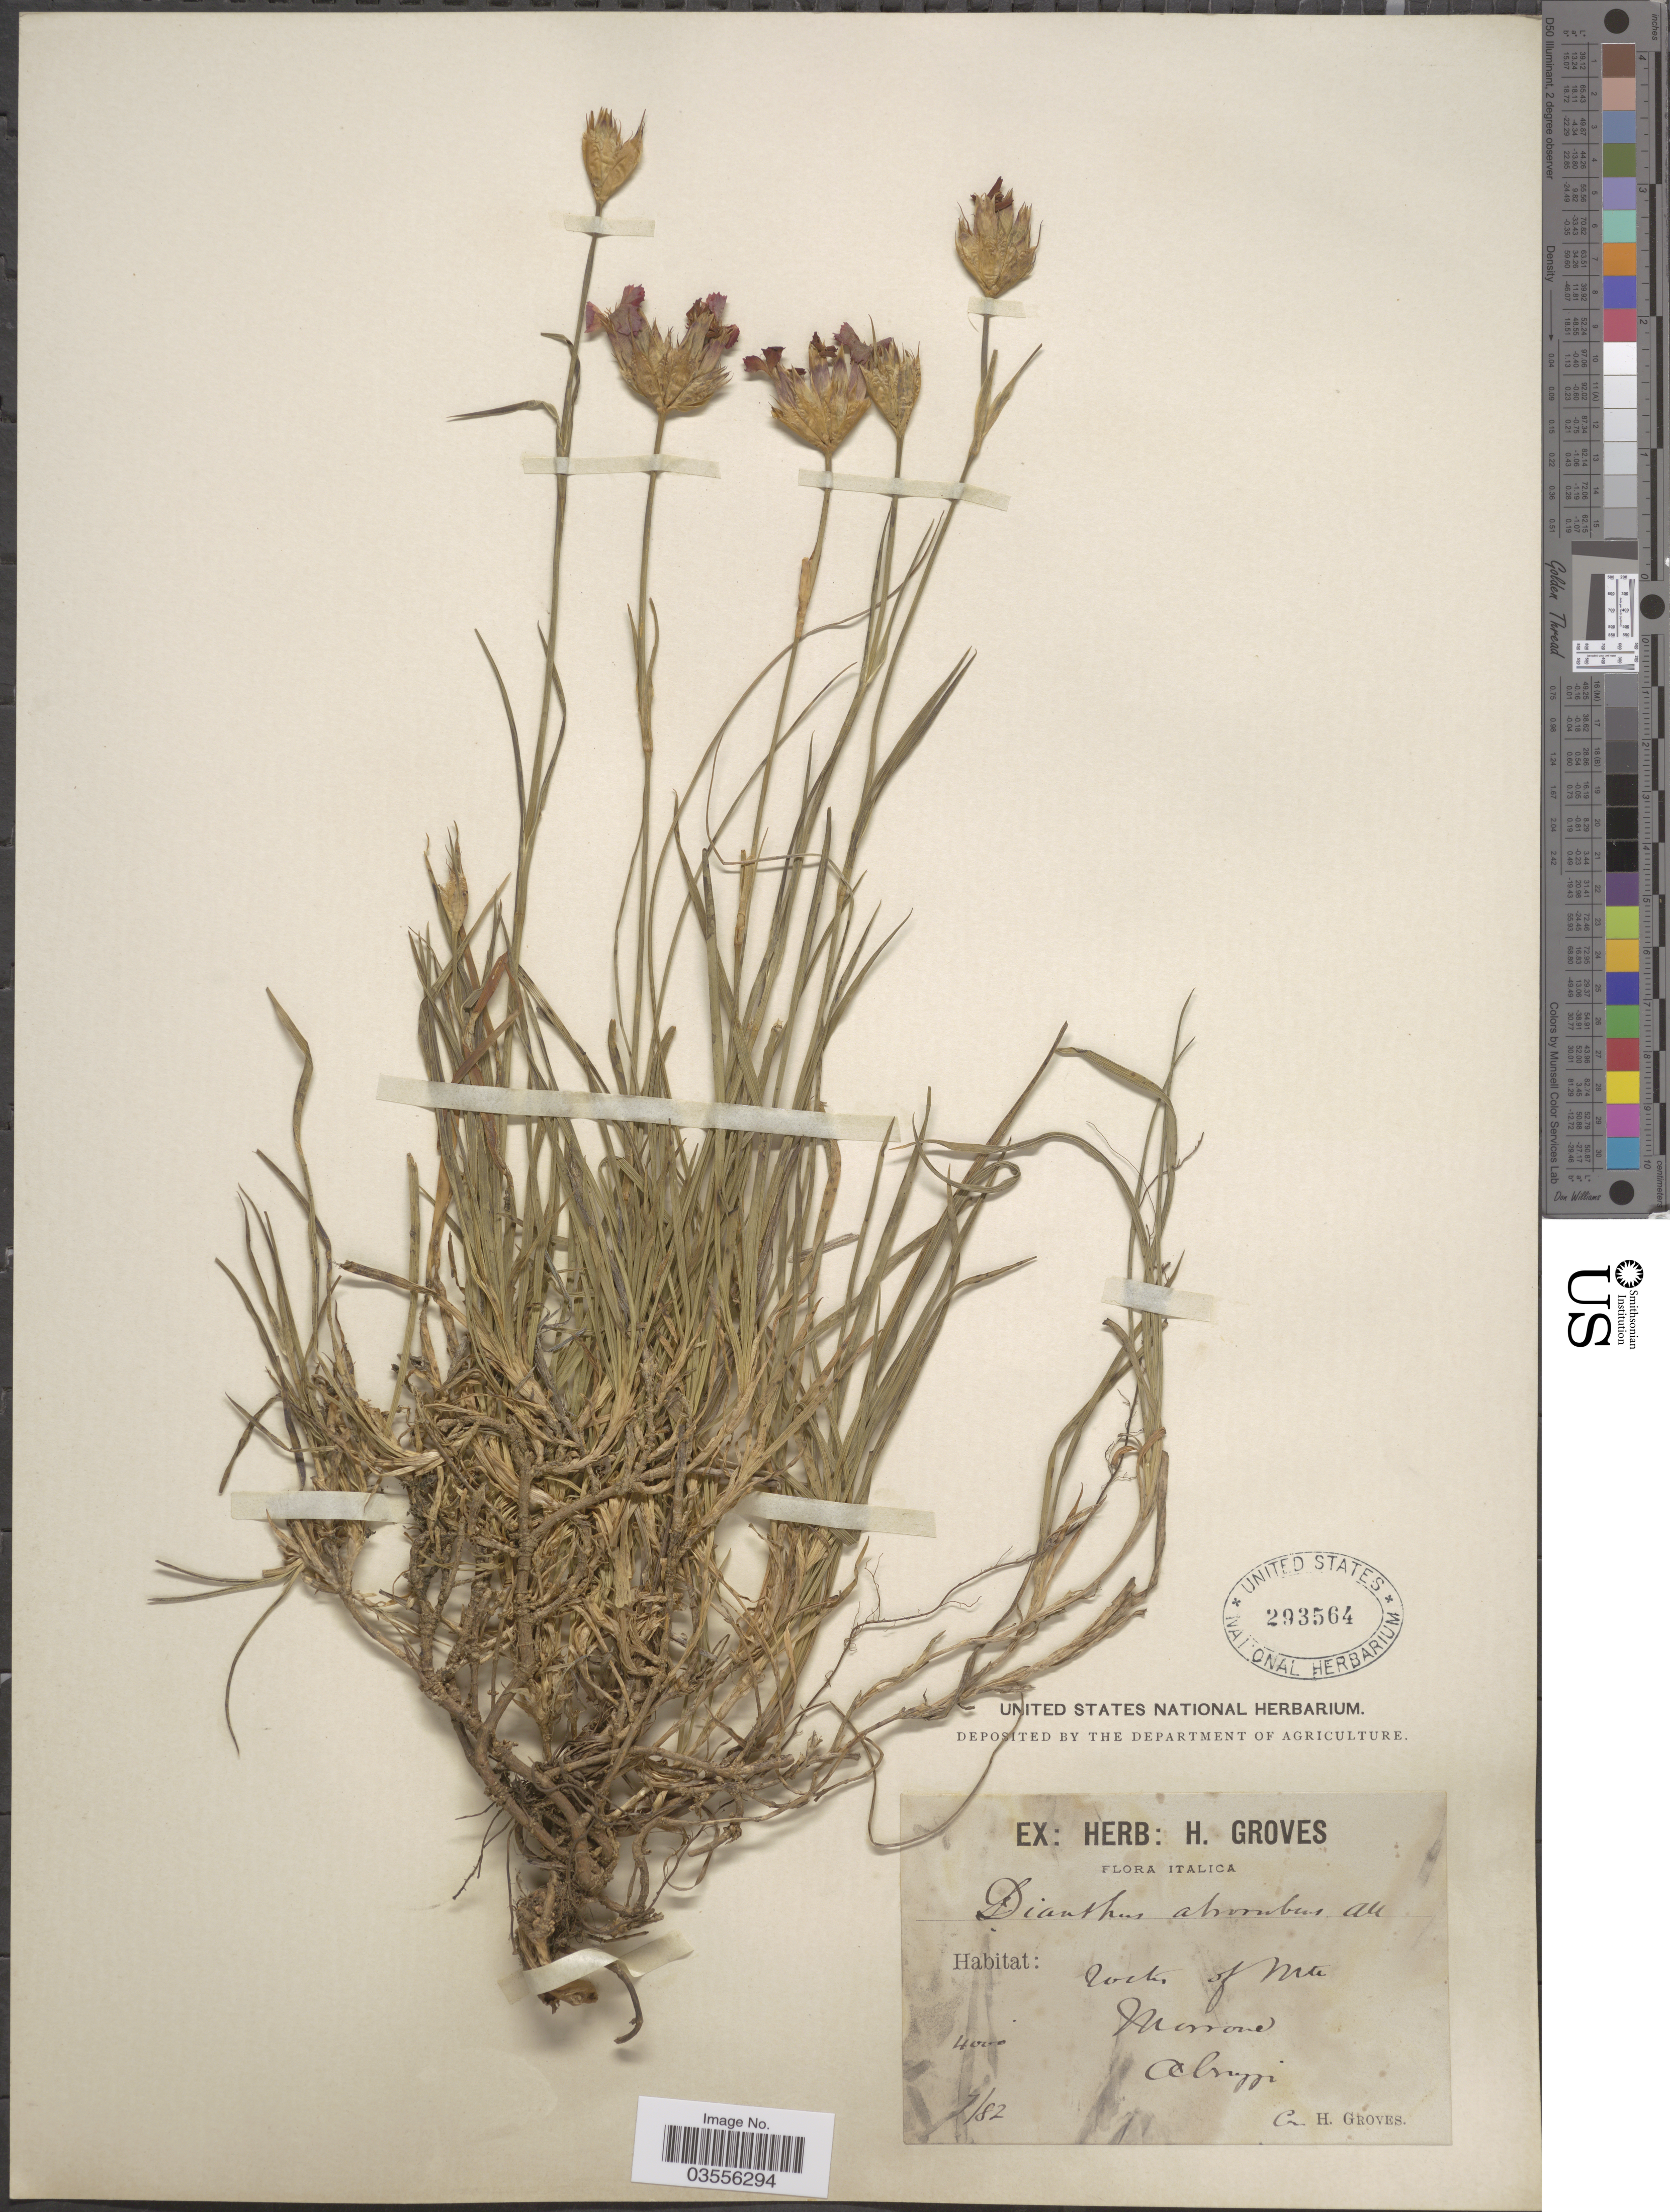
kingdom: Plantae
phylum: Tracheophyta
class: Magnoliopsida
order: Caryophyllales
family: Caryophyllaceae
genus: Dianthus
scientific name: Dianthus atrorubens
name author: All.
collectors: ex herb. H. Groves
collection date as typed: Transcribed d/m/y: /7/82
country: Italy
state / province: Abruzzo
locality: Rocks of mts. Morrone Abruzzi.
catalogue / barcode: US 293564